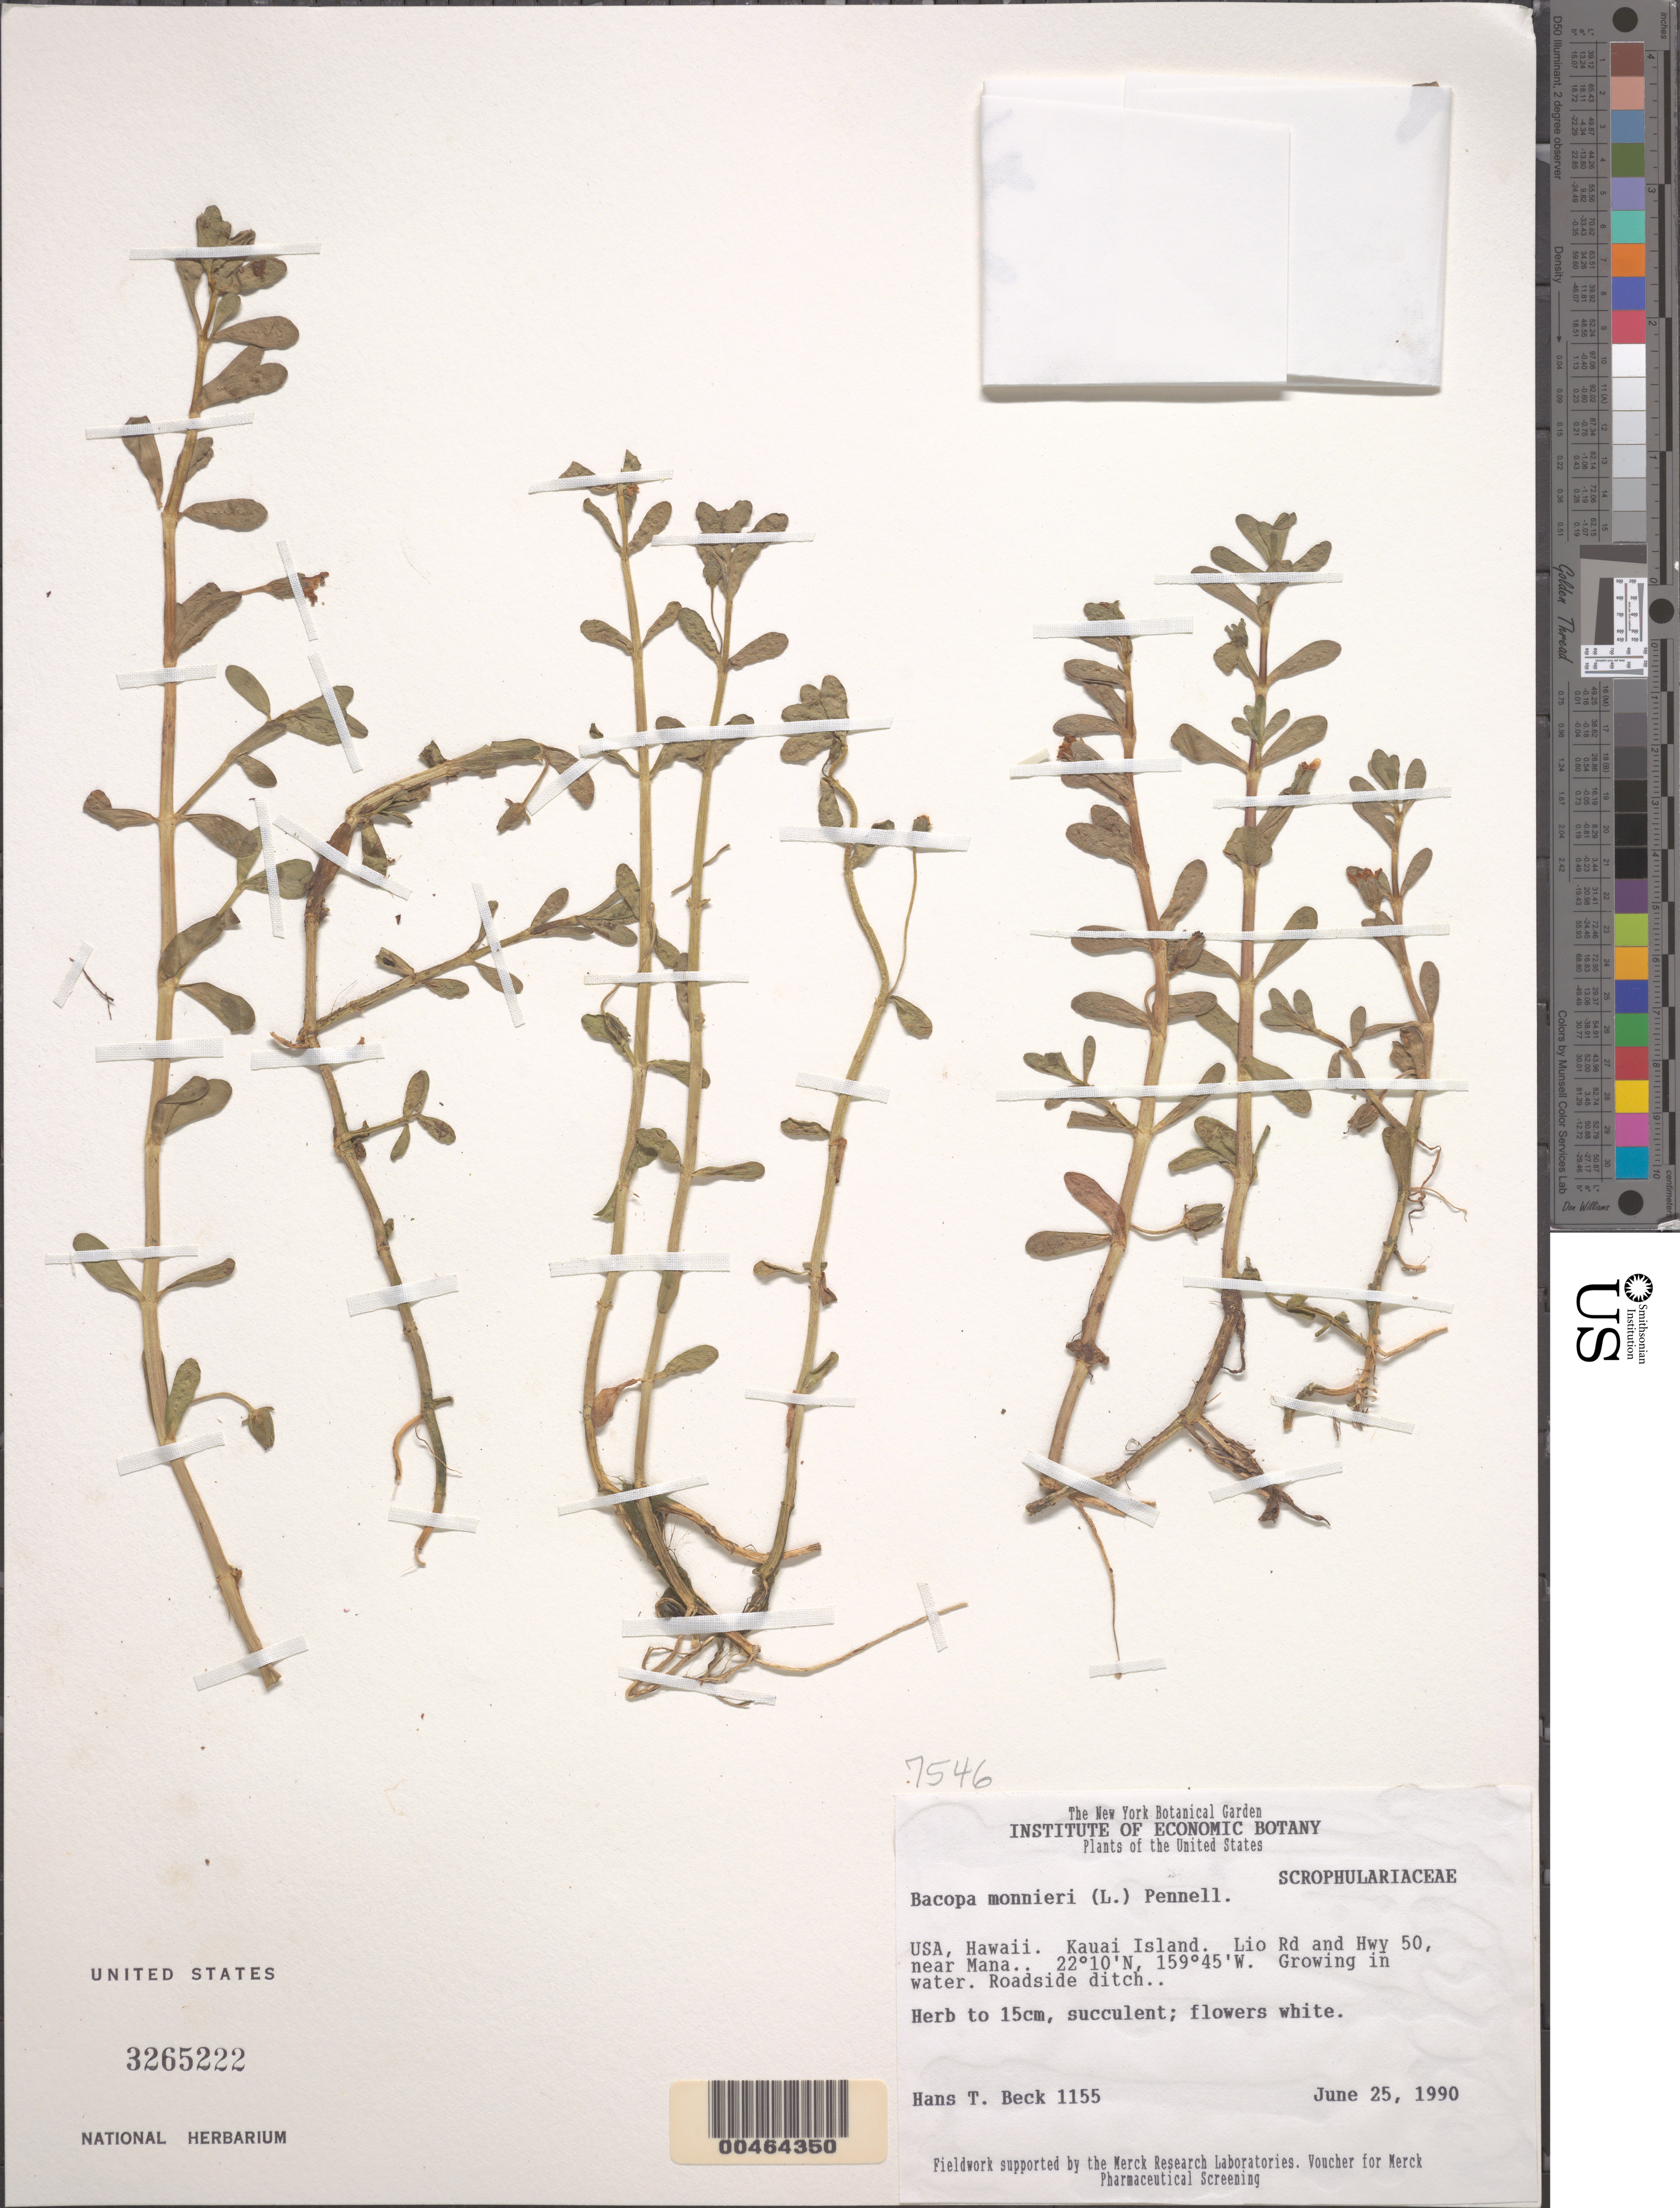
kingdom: Plantae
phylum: Tracheophyta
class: Magnoliopsida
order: Lamiales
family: Plantaginaceae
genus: Bacopa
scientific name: Bacopa monnieri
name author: (L.) Wettst.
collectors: H. T. Beck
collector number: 1155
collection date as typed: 25 Jun 1990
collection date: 1990-06-25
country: United States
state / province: Hawaii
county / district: Kauai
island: Kaua'i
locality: Lio Rd and Hwy 50, near Mana.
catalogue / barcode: US 3265222